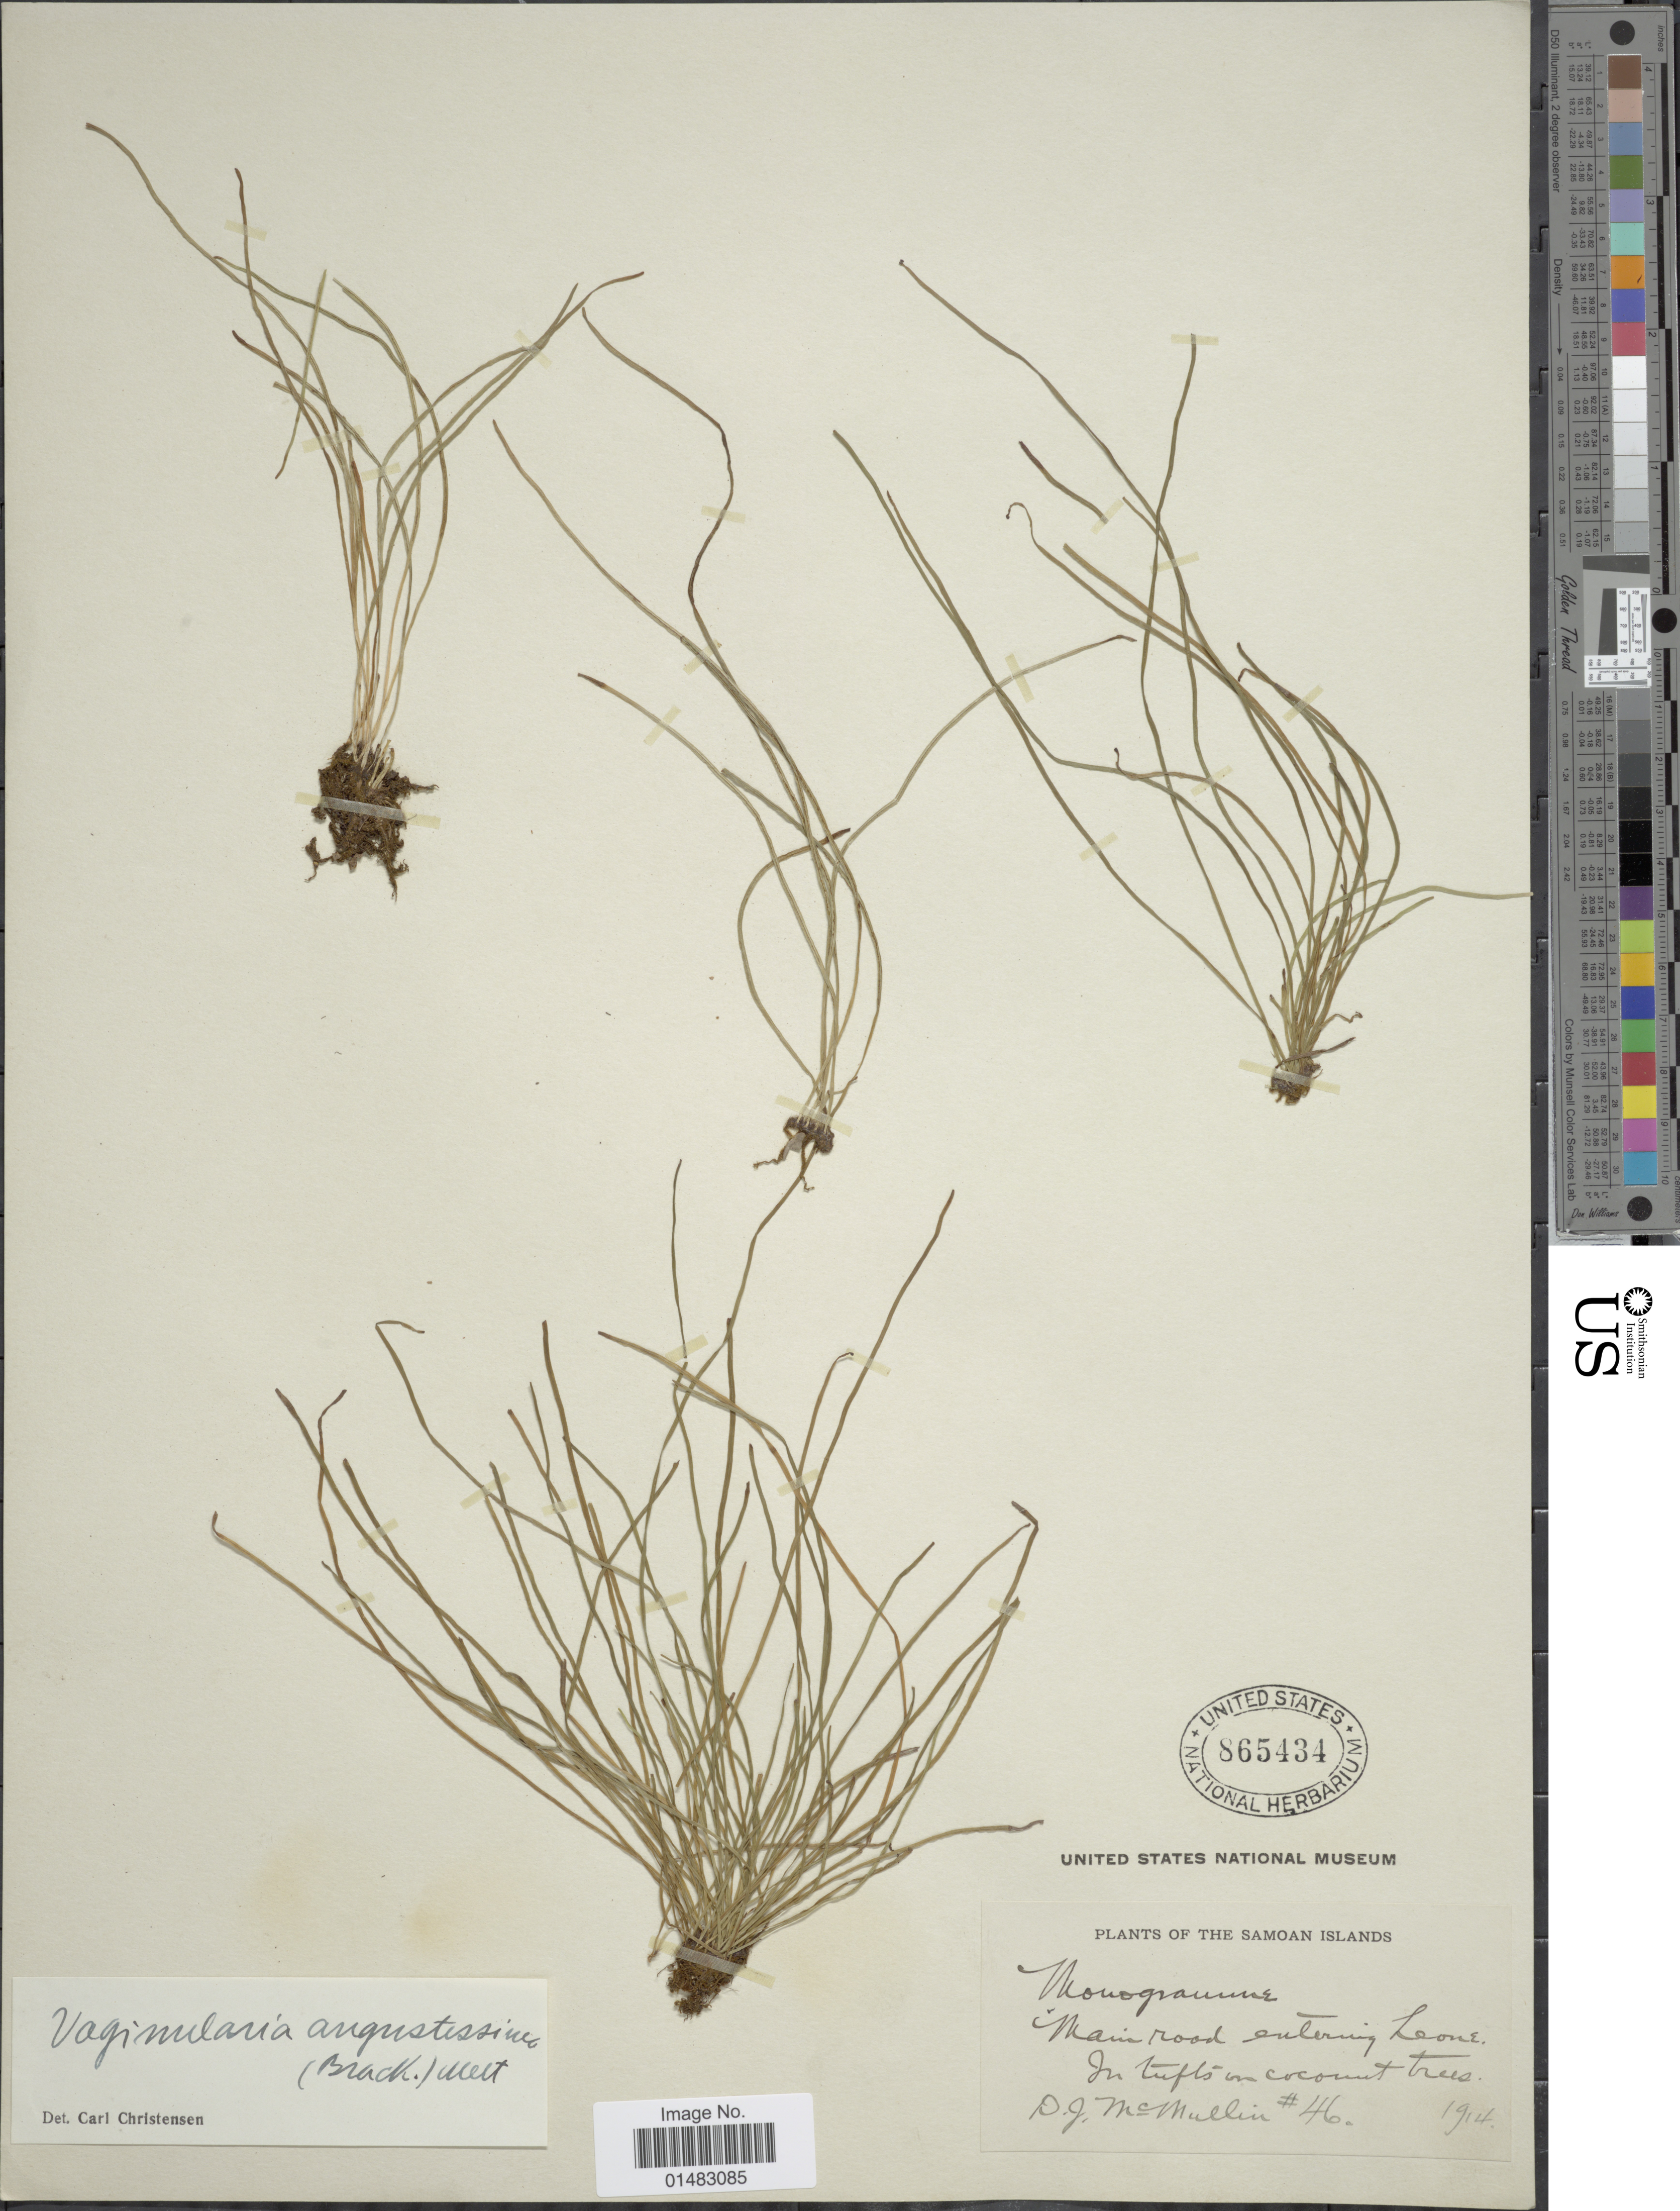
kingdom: Plantae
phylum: Tracheophyta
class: Polypodiopsida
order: Polypodiales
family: Pteridaceae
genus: Vaginularia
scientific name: Vaginularia angustissima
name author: (Brack.) Mett.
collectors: D. McMullin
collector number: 46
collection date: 1914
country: American Samoa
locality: Main road entering Leone, in tuffs in coconut trees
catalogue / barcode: US 865434